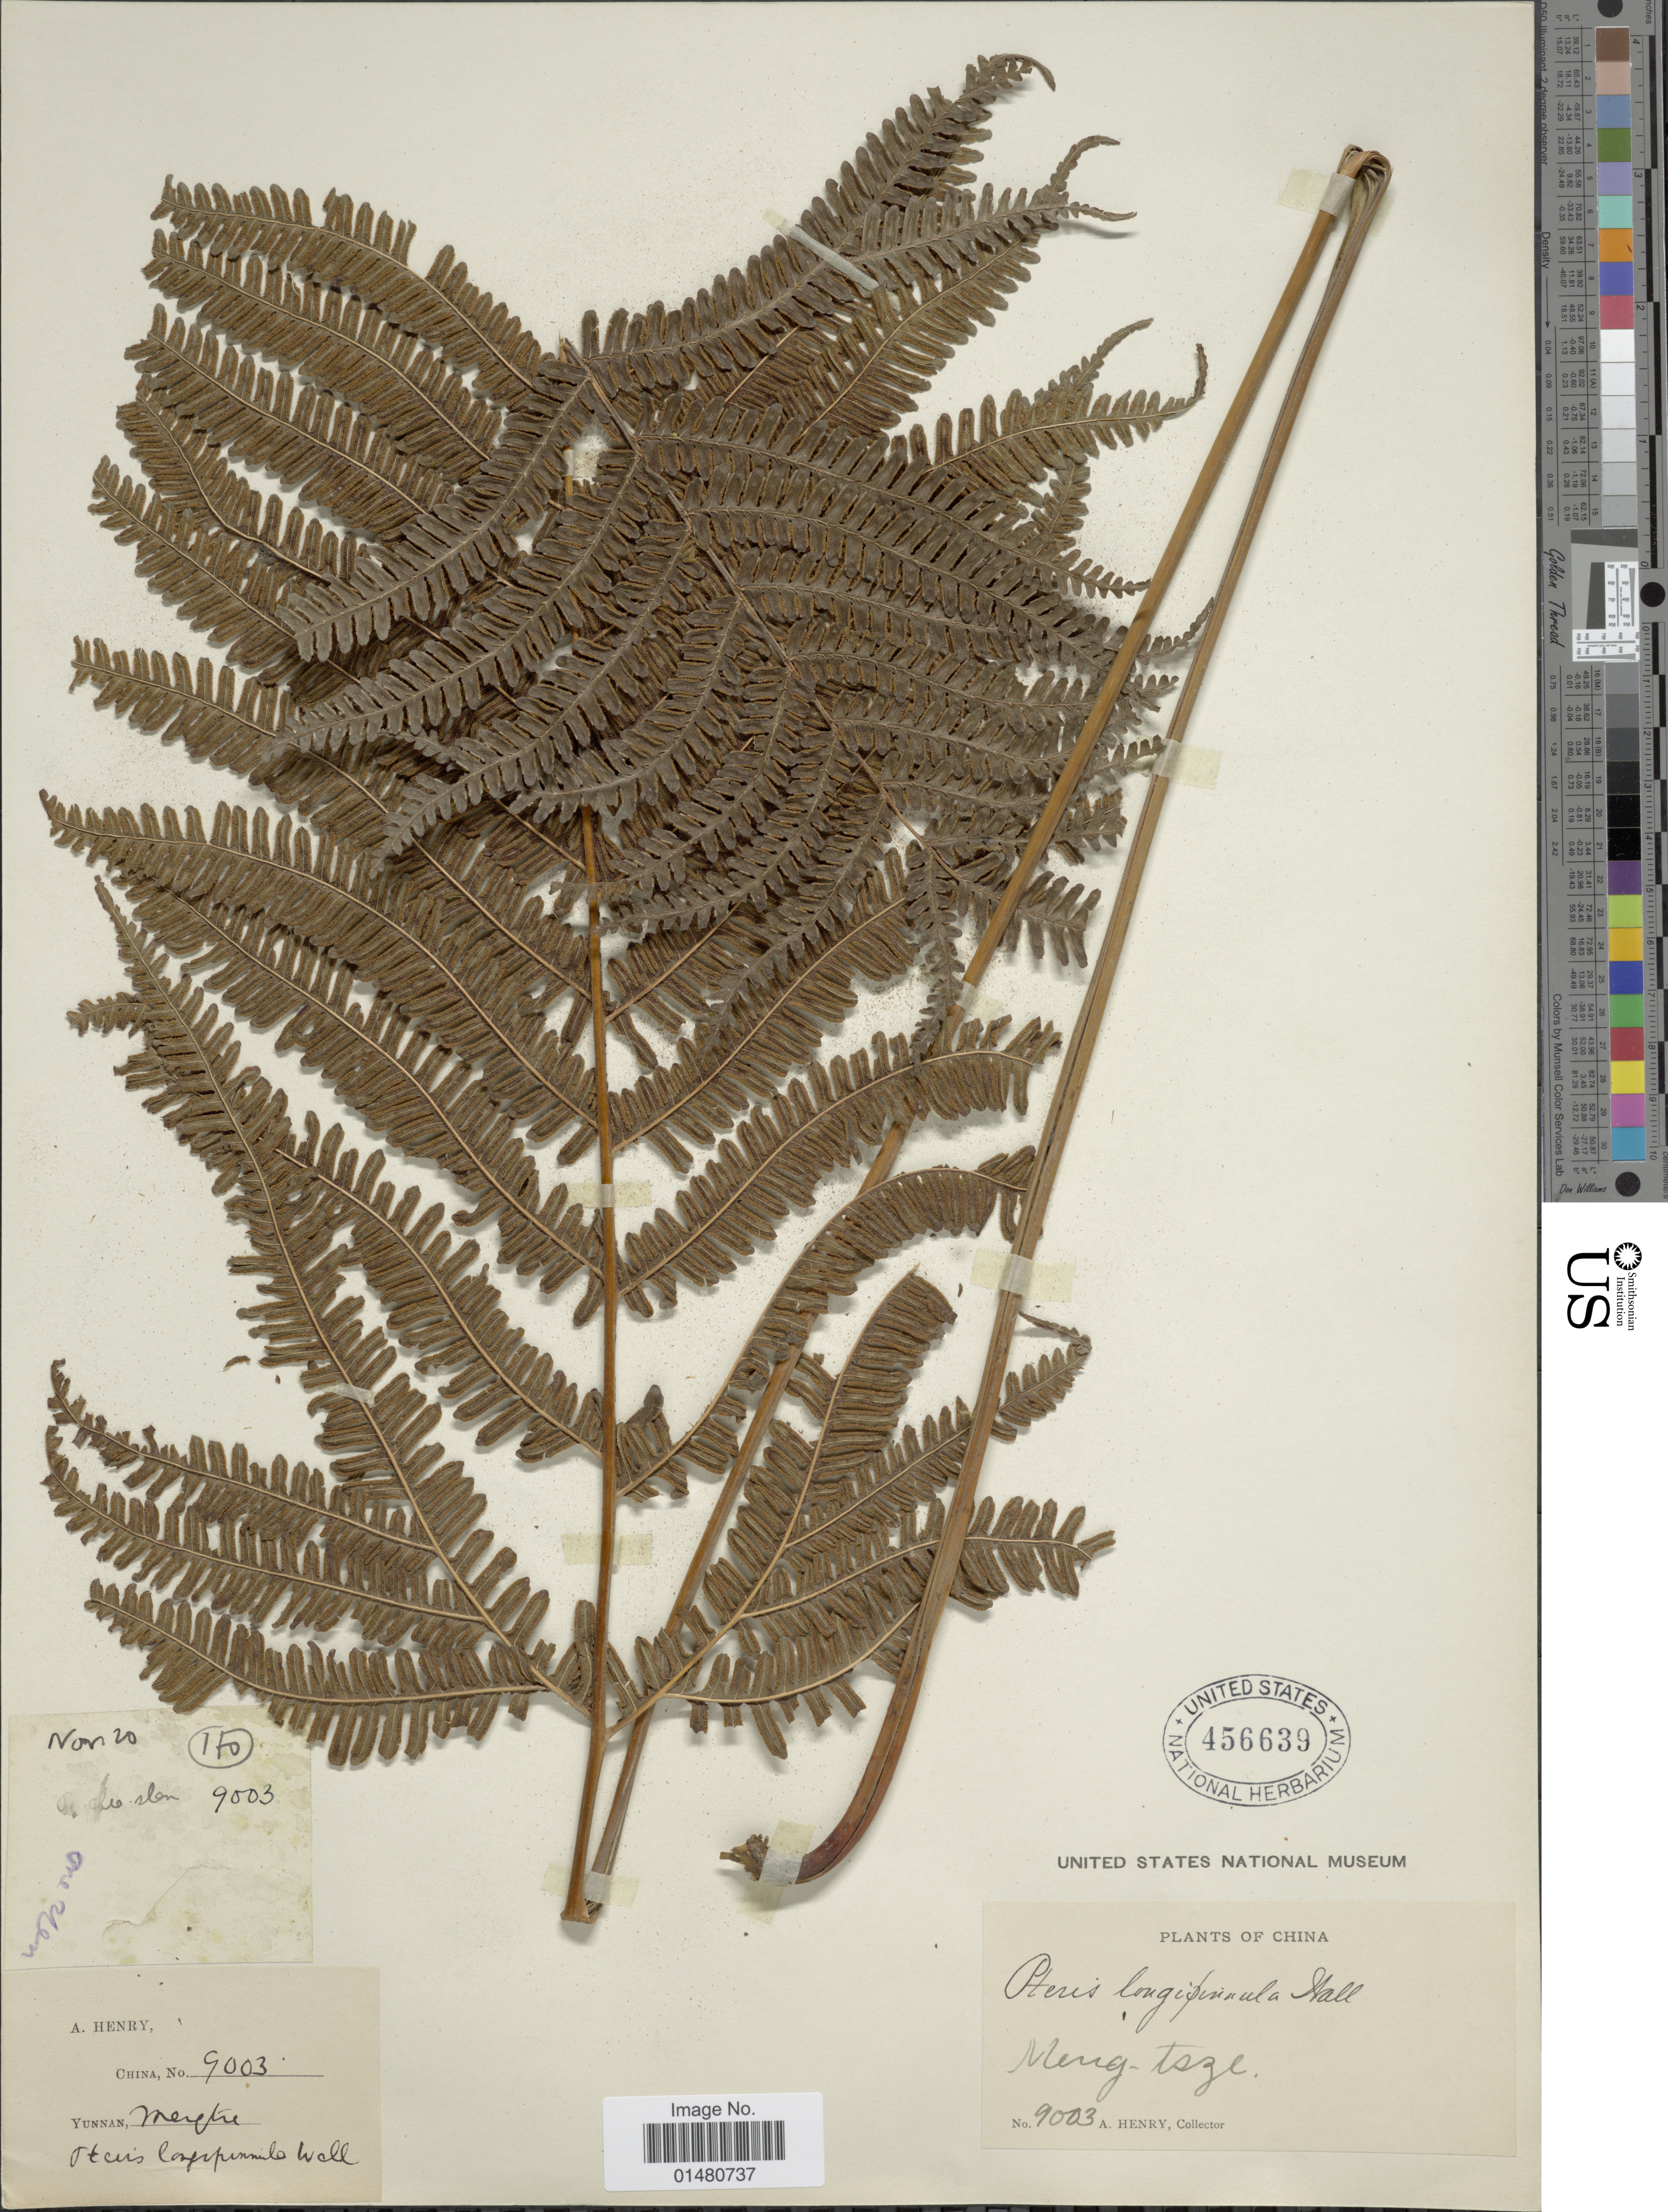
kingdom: Plantae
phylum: Tracheophyta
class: Polypodiopsida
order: Polypodiales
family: Pteridaceae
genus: Pteris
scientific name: Pteris longipinnula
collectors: A. Henry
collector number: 9003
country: China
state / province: Yunnan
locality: Mengt-tsze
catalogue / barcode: US 456639